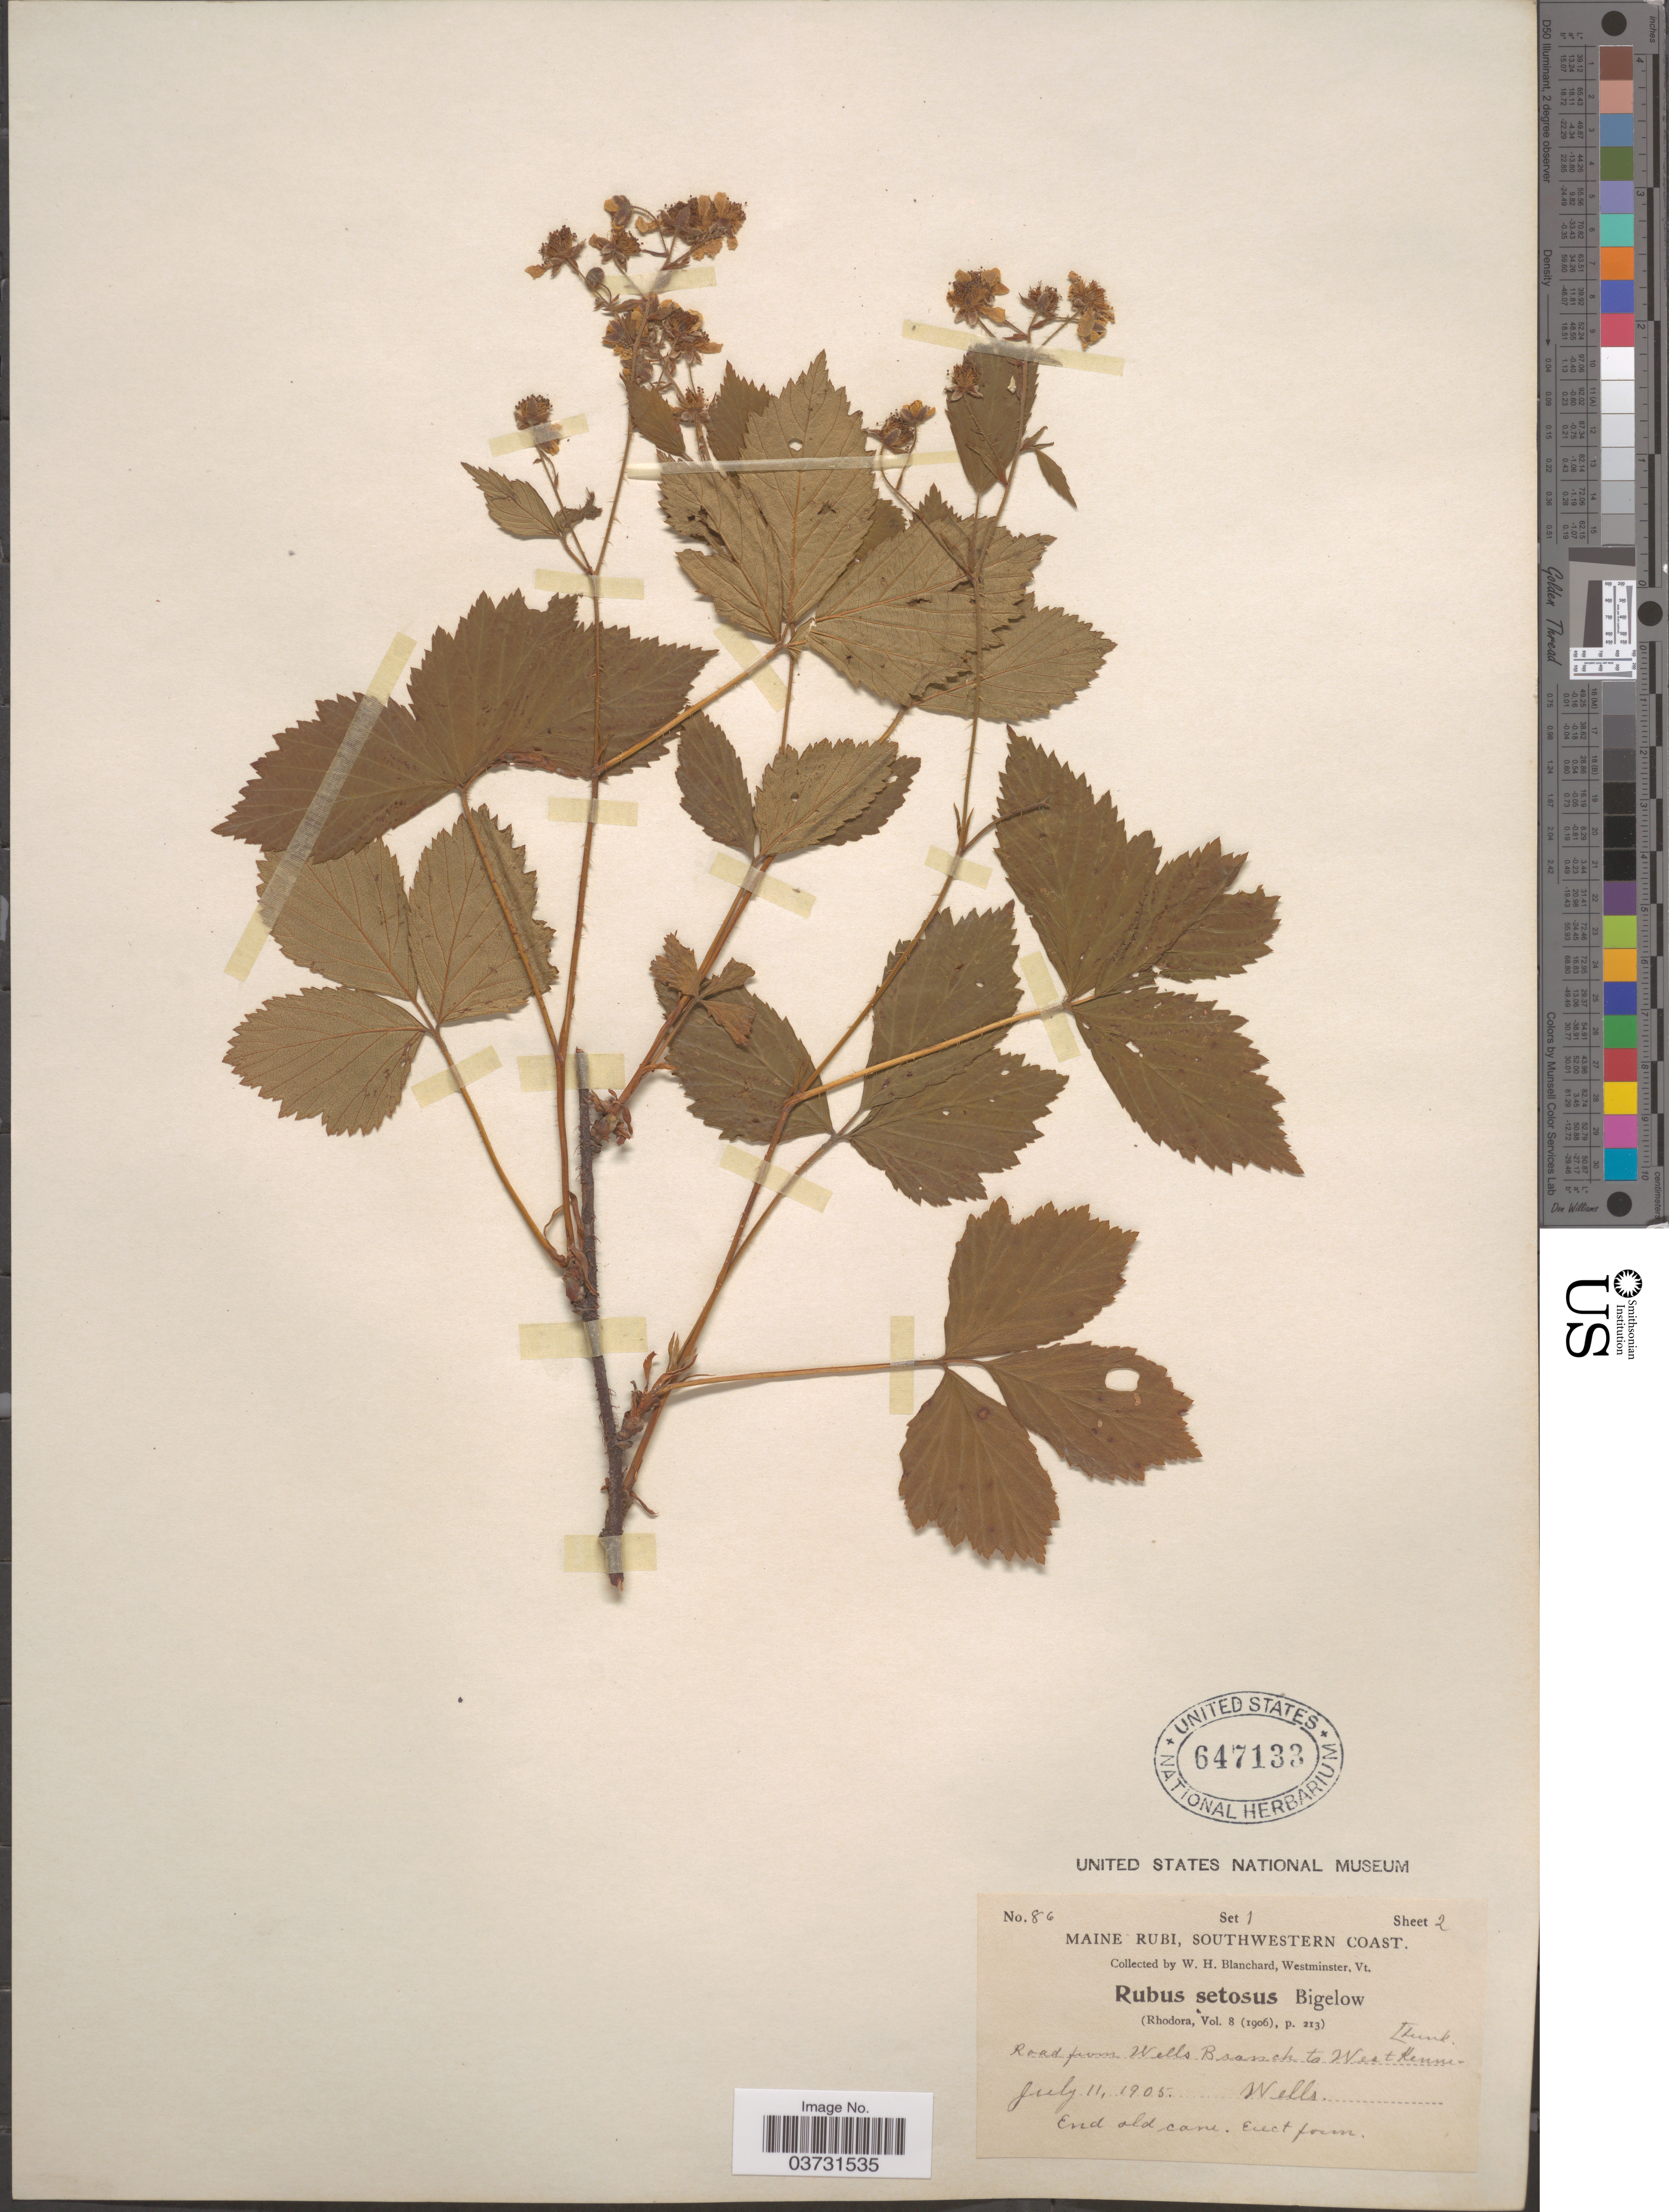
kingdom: Plantae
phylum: Tracheophyta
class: Magnoliopsida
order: Rosales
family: Rosaceae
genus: Rubus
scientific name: Rubus nigricans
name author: Rydb. in Britton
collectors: W. H. Blanchard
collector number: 86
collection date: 1905-07-11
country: United States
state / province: Maine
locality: Southwestern Coast. Road from Wells Branch to West Kennebunk. Wells.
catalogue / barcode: US 647133